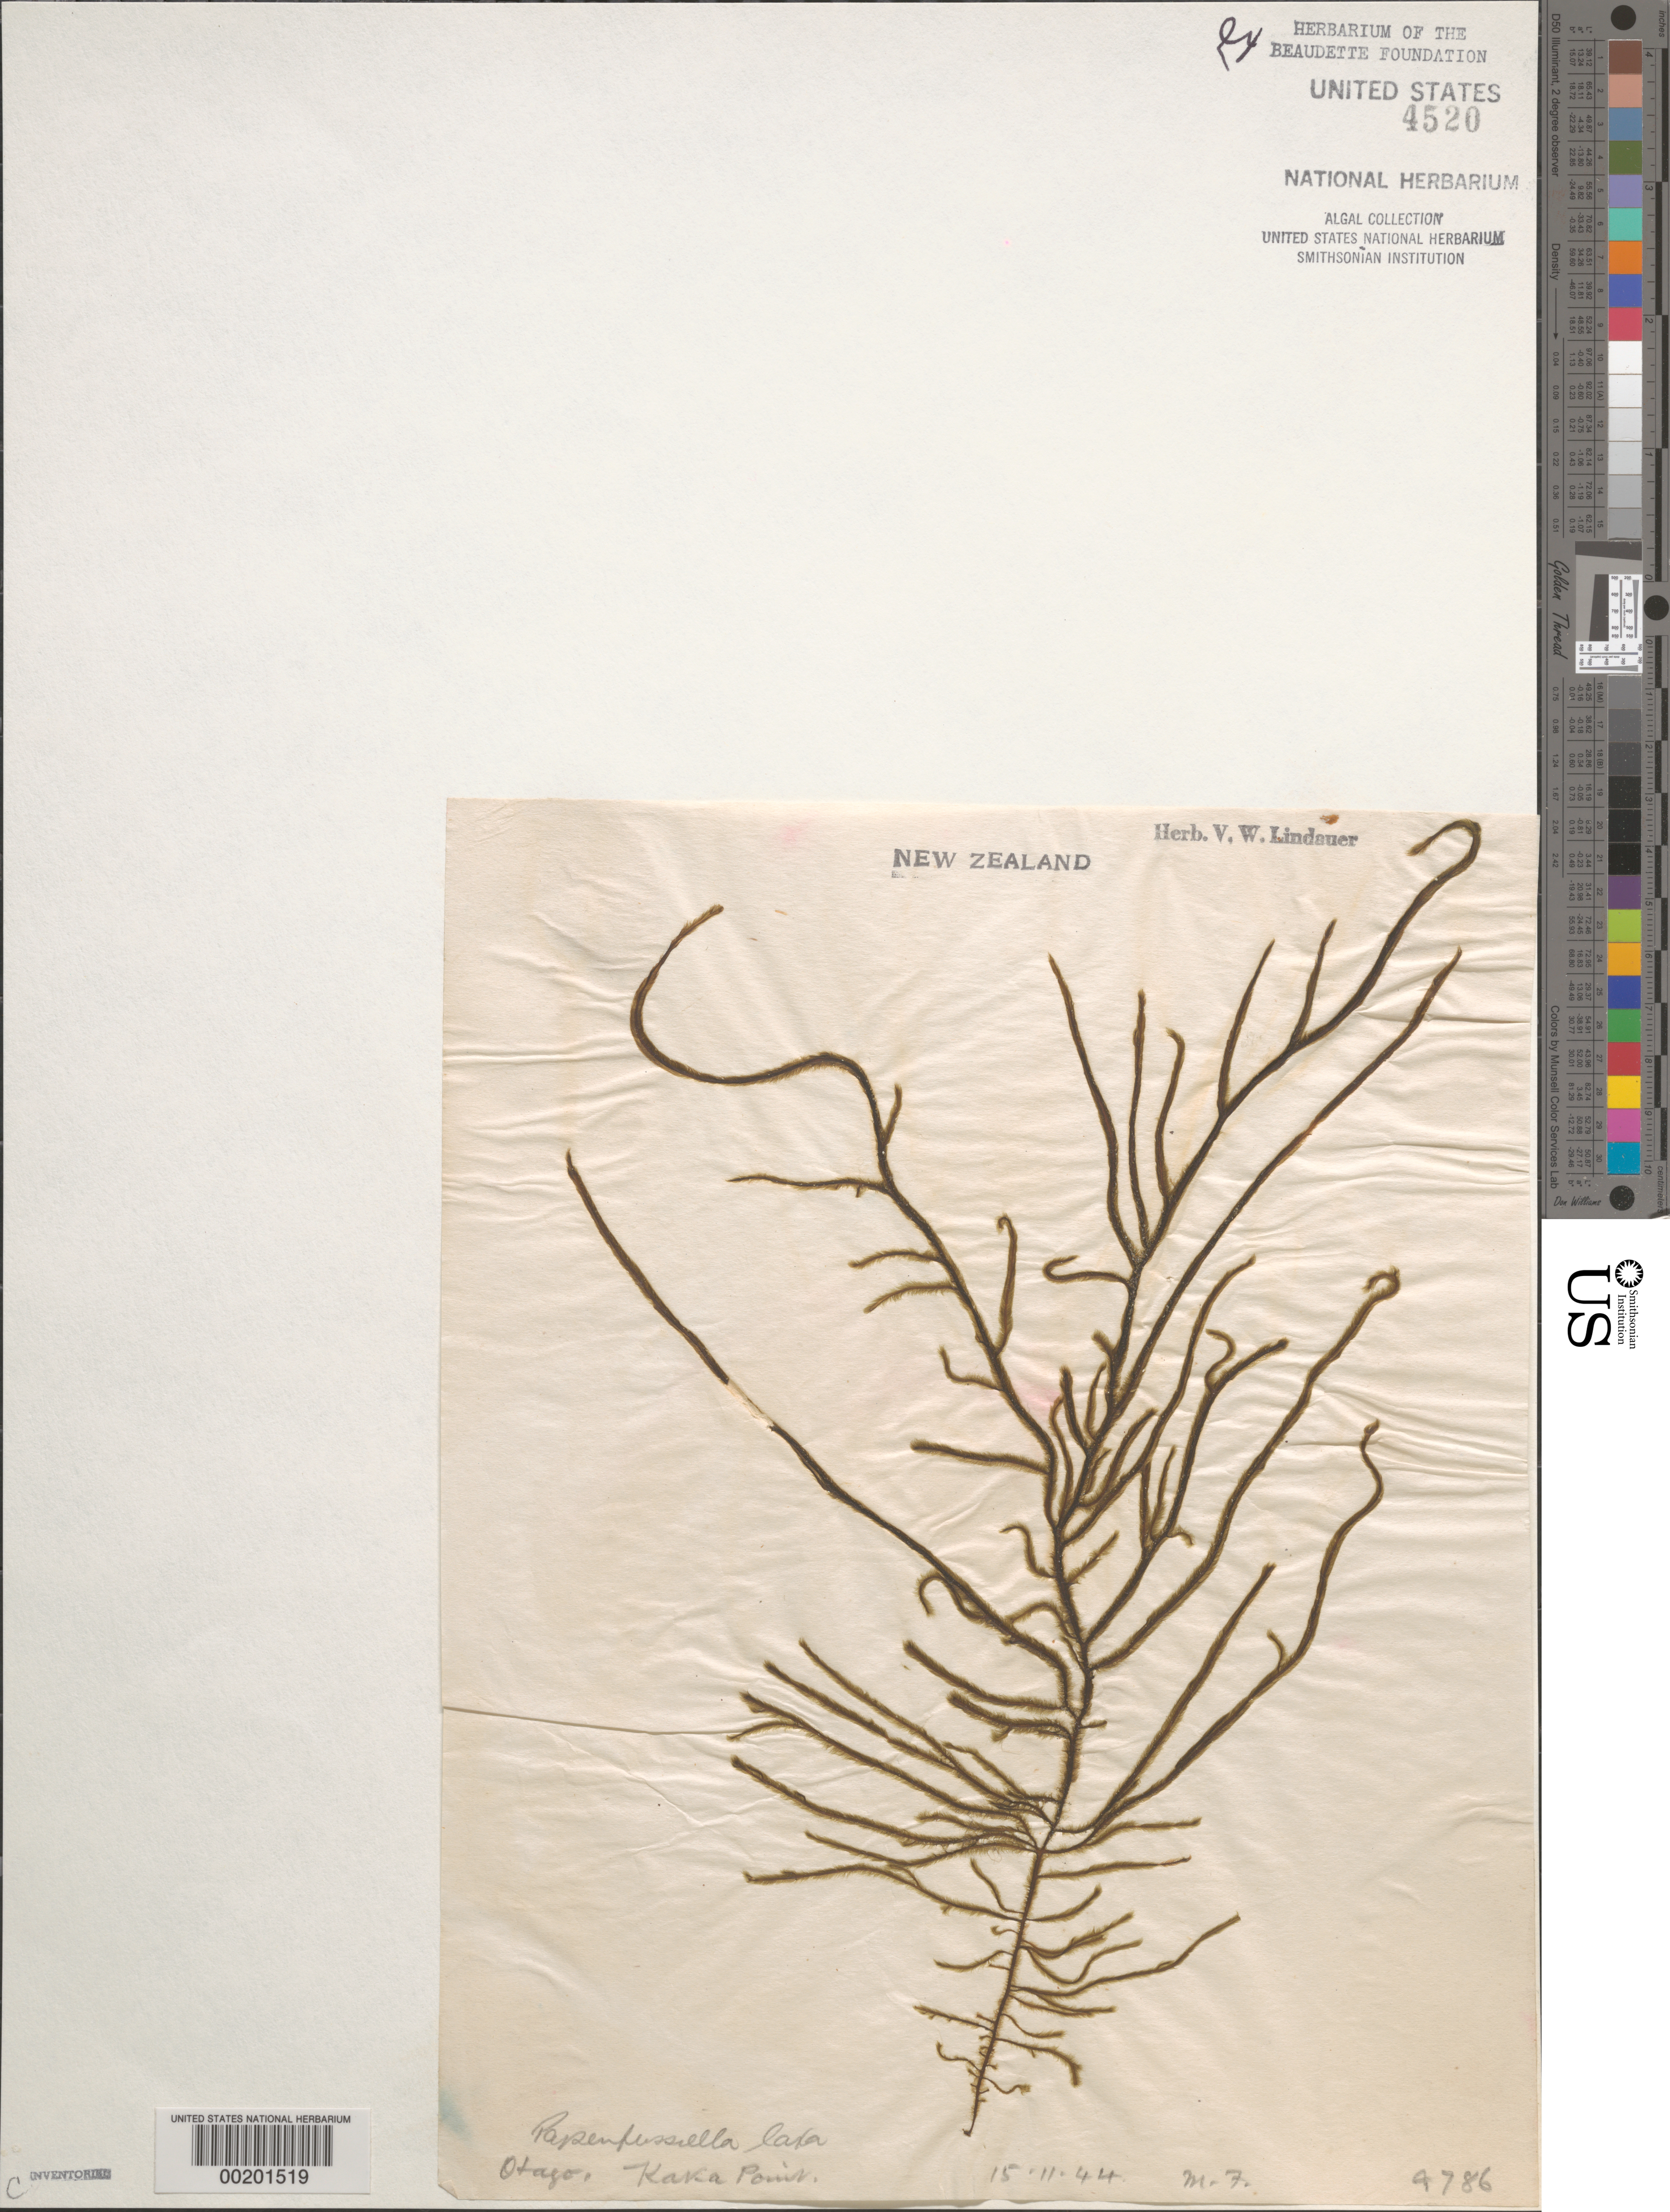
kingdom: Chromista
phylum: Ochrophyta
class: Phaeophyceae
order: Ectocarpales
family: Chordariaceae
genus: Papenfussiella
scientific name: Papenfussiella laxa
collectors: V. Lindauer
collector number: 4786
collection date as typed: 15 Nov 1944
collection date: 1944-11-15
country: New Zealand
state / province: Otago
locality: Kaka point, otago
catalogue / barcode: US 4520